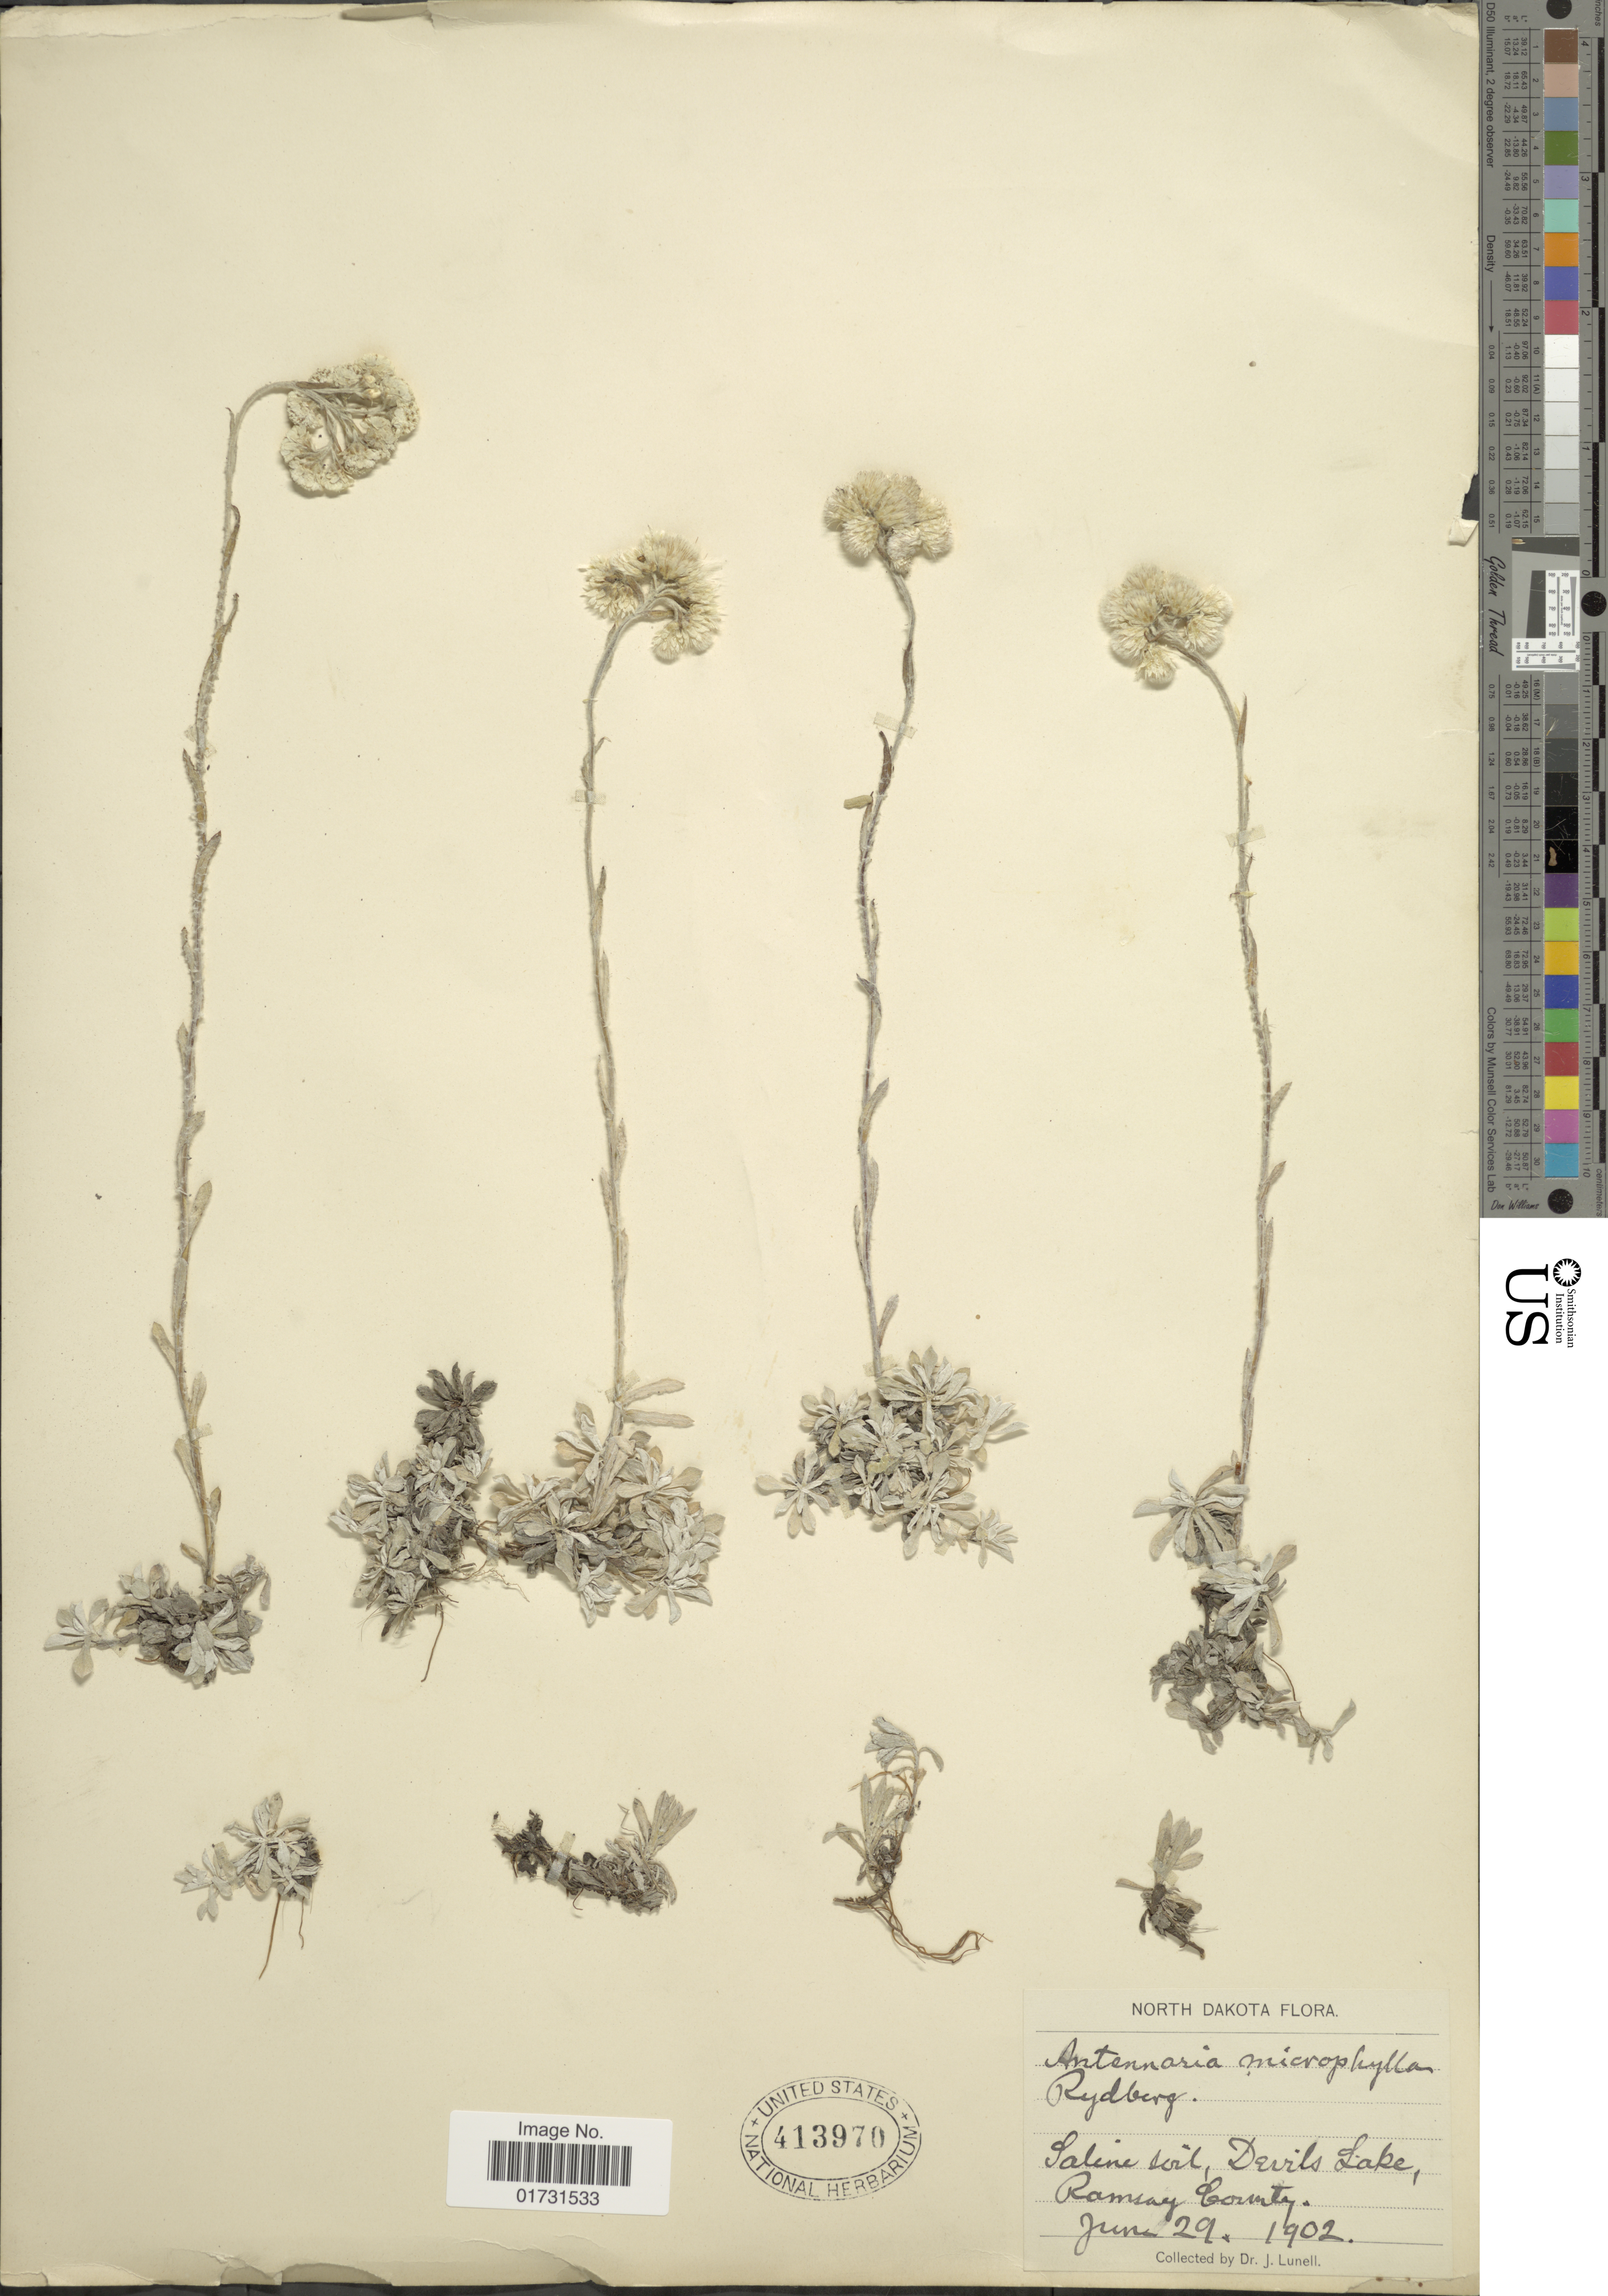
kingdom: Plantae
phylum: Tracheophyta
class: Magnoliopsida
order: Asterales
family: Asteraceae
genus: Antennaria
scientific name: Antennaria microphylla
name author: Rydb.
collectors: J. Lunell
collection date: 1902-06-29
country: United States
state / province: North Dakota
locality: Devils Lake, Ramsey County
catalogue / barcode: US 413970